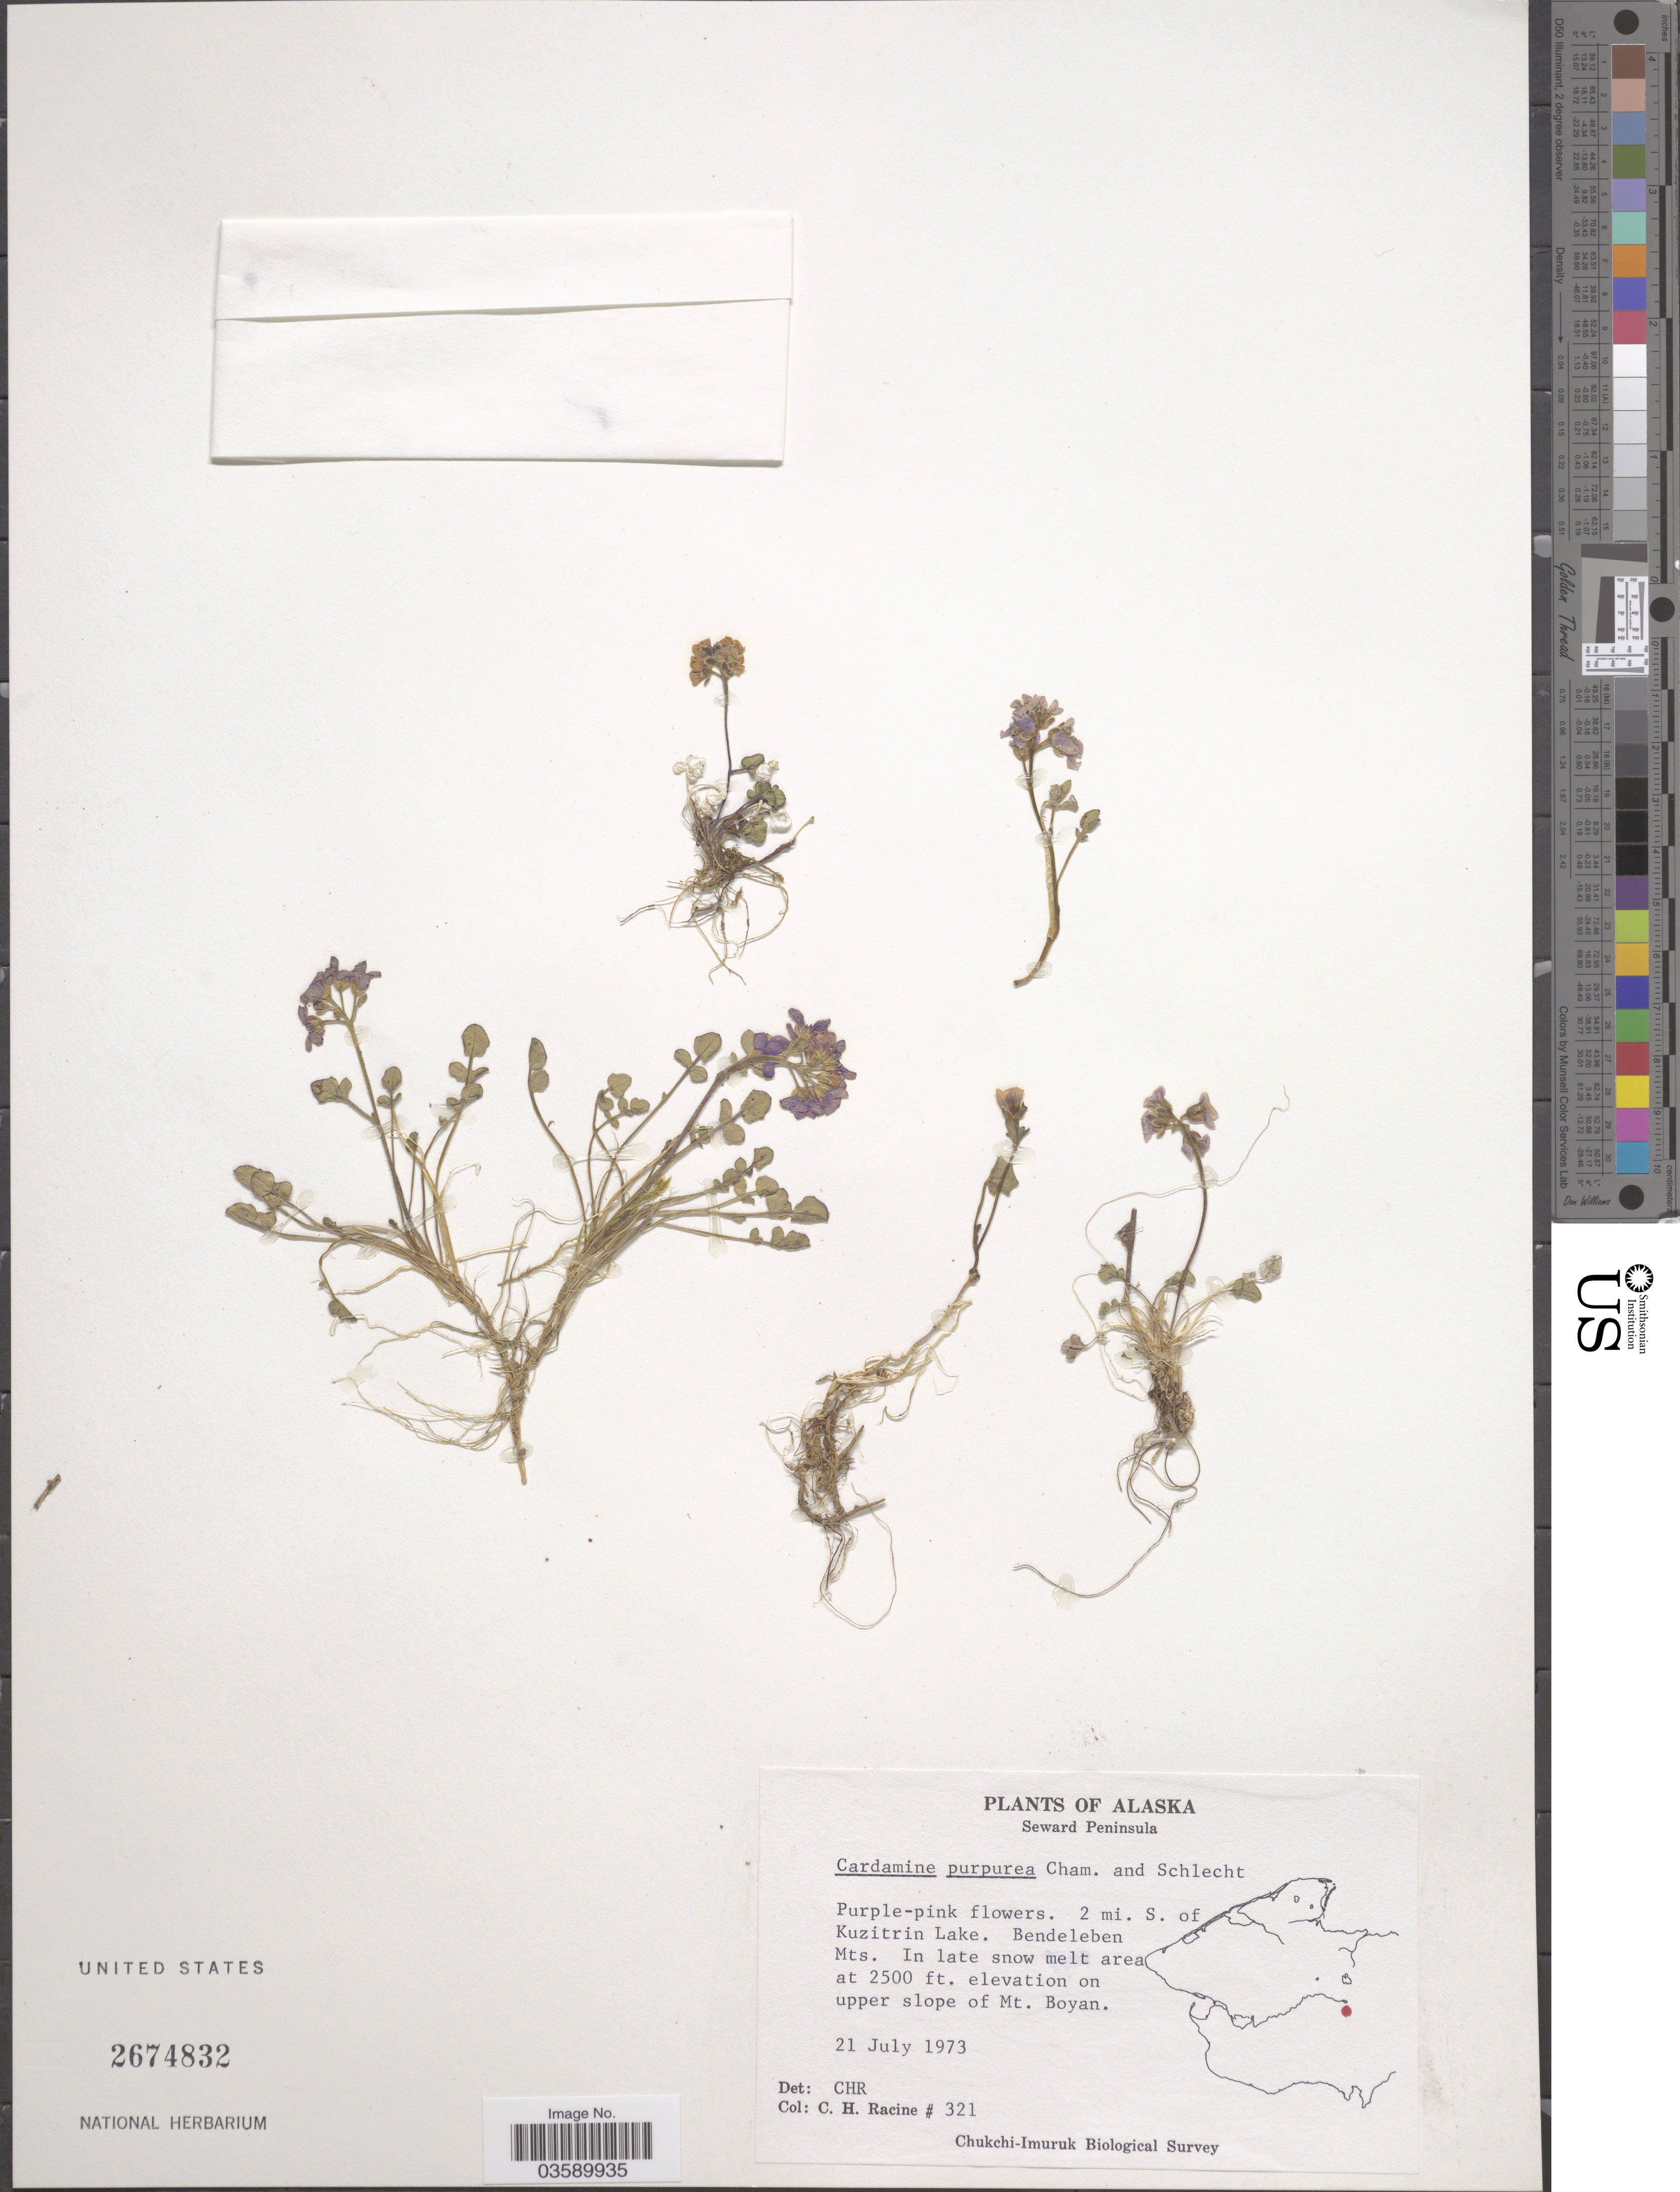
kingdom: Plantae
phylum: Tracheophyta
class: Magnoliopsida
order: Brassicales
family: Brassicaceae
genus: Cardamine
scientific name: Cardamine purpurea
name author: Cham. & Schltdl.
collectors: C. Racine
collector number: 321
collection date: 1973-07-21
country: United States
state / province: Alaska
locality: Seward Peninsula. 2 mi. S. of Kuzitrin Lake. Bendeleben Mts. In late snow melt area. On upper slope of Mt. Boyan.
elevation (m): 762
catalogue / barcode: US 2674832